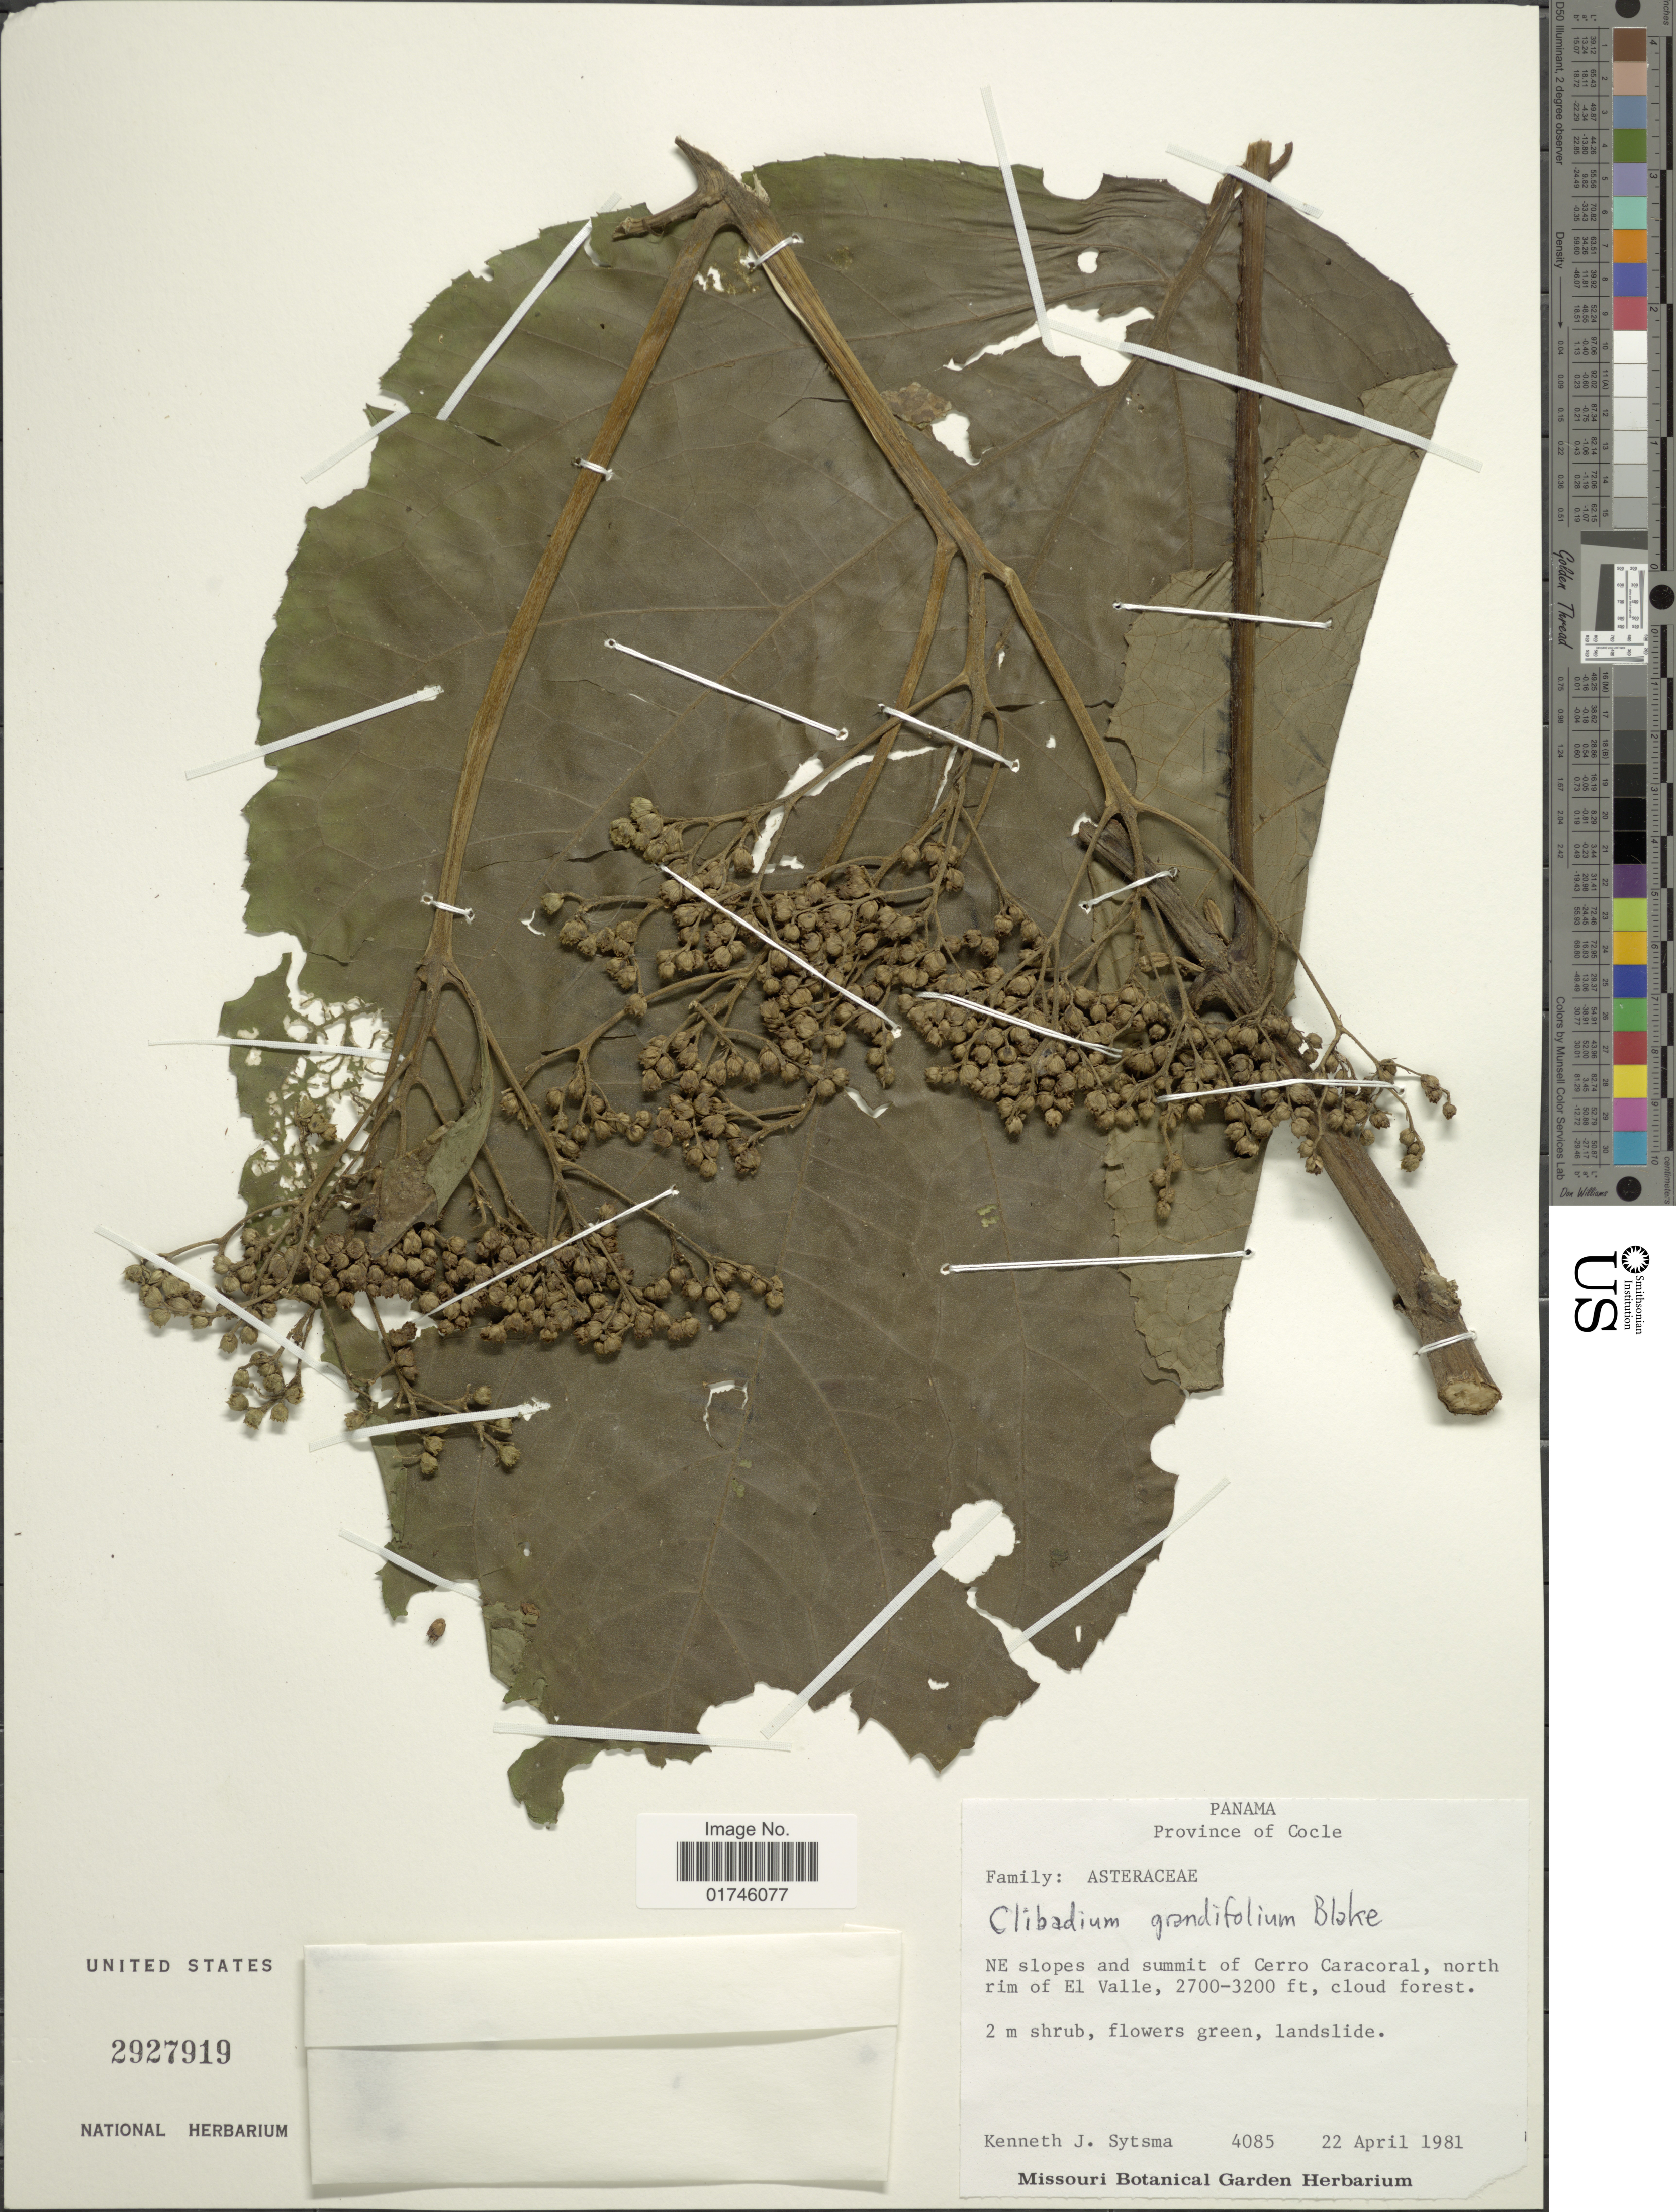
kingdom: Plantae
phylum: Tracheophyta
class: Magnoliopsida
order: Asterales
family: Asteraceae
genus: Clibadium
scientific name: Clibadium grandifolium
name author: S.F. Blake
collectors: K. J. Sytsma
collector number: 4085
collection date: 1981-04-22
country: Panama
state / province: Coclé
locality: Province of Cocle. NE slopes and summit of Cerro Caracoral, north rim of El Valle.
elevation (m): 823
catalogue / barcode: US 2927919